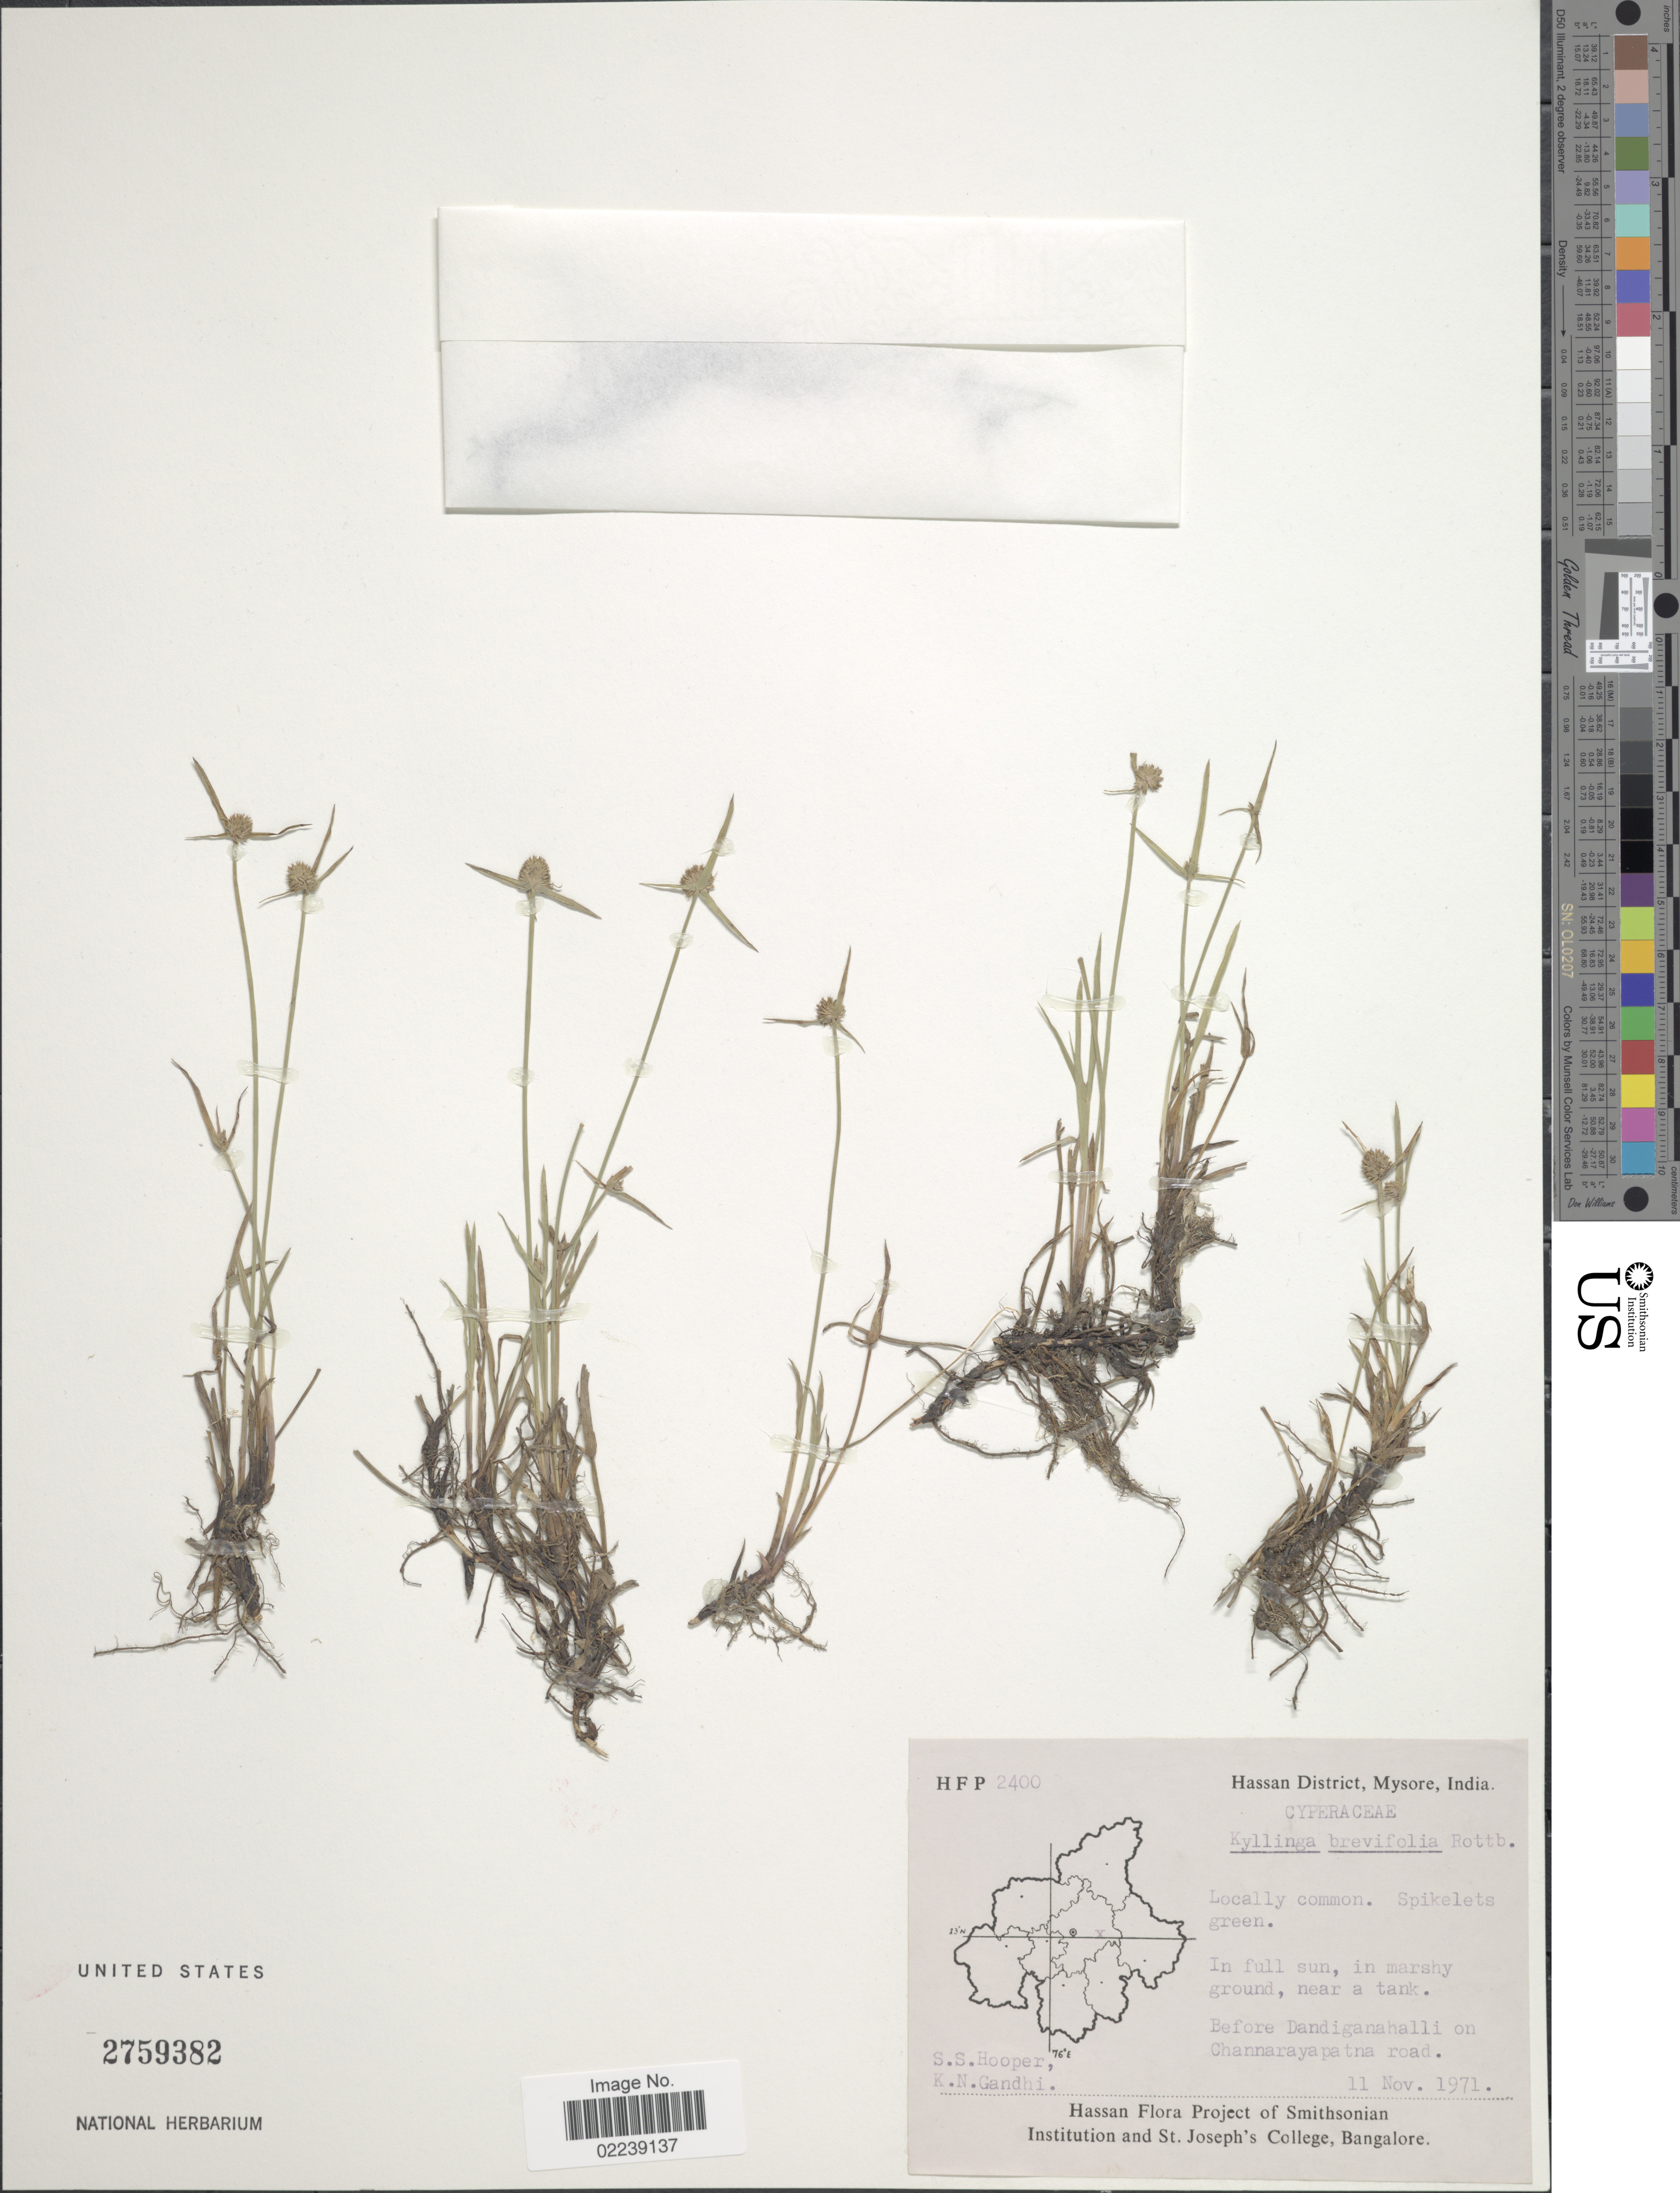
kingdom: Plantae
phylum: Tracheophyta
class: Liliopsida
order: Poales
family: Cyperaceae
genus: Cyperus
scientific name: Cyperus brevifolius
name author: (Rottb.) Hassk.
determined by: Strong, M. T., (US), Smithsonian Institution - National Museum of Natural History (UNITED STATES)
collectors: S. S. Hooper & K. N. Gandhi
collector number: HFP2400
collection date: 1971-11-11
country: India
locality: Hassan District, Mysore. Before Dandiganahalli on Channarayapatna road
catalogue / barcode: US 2759382